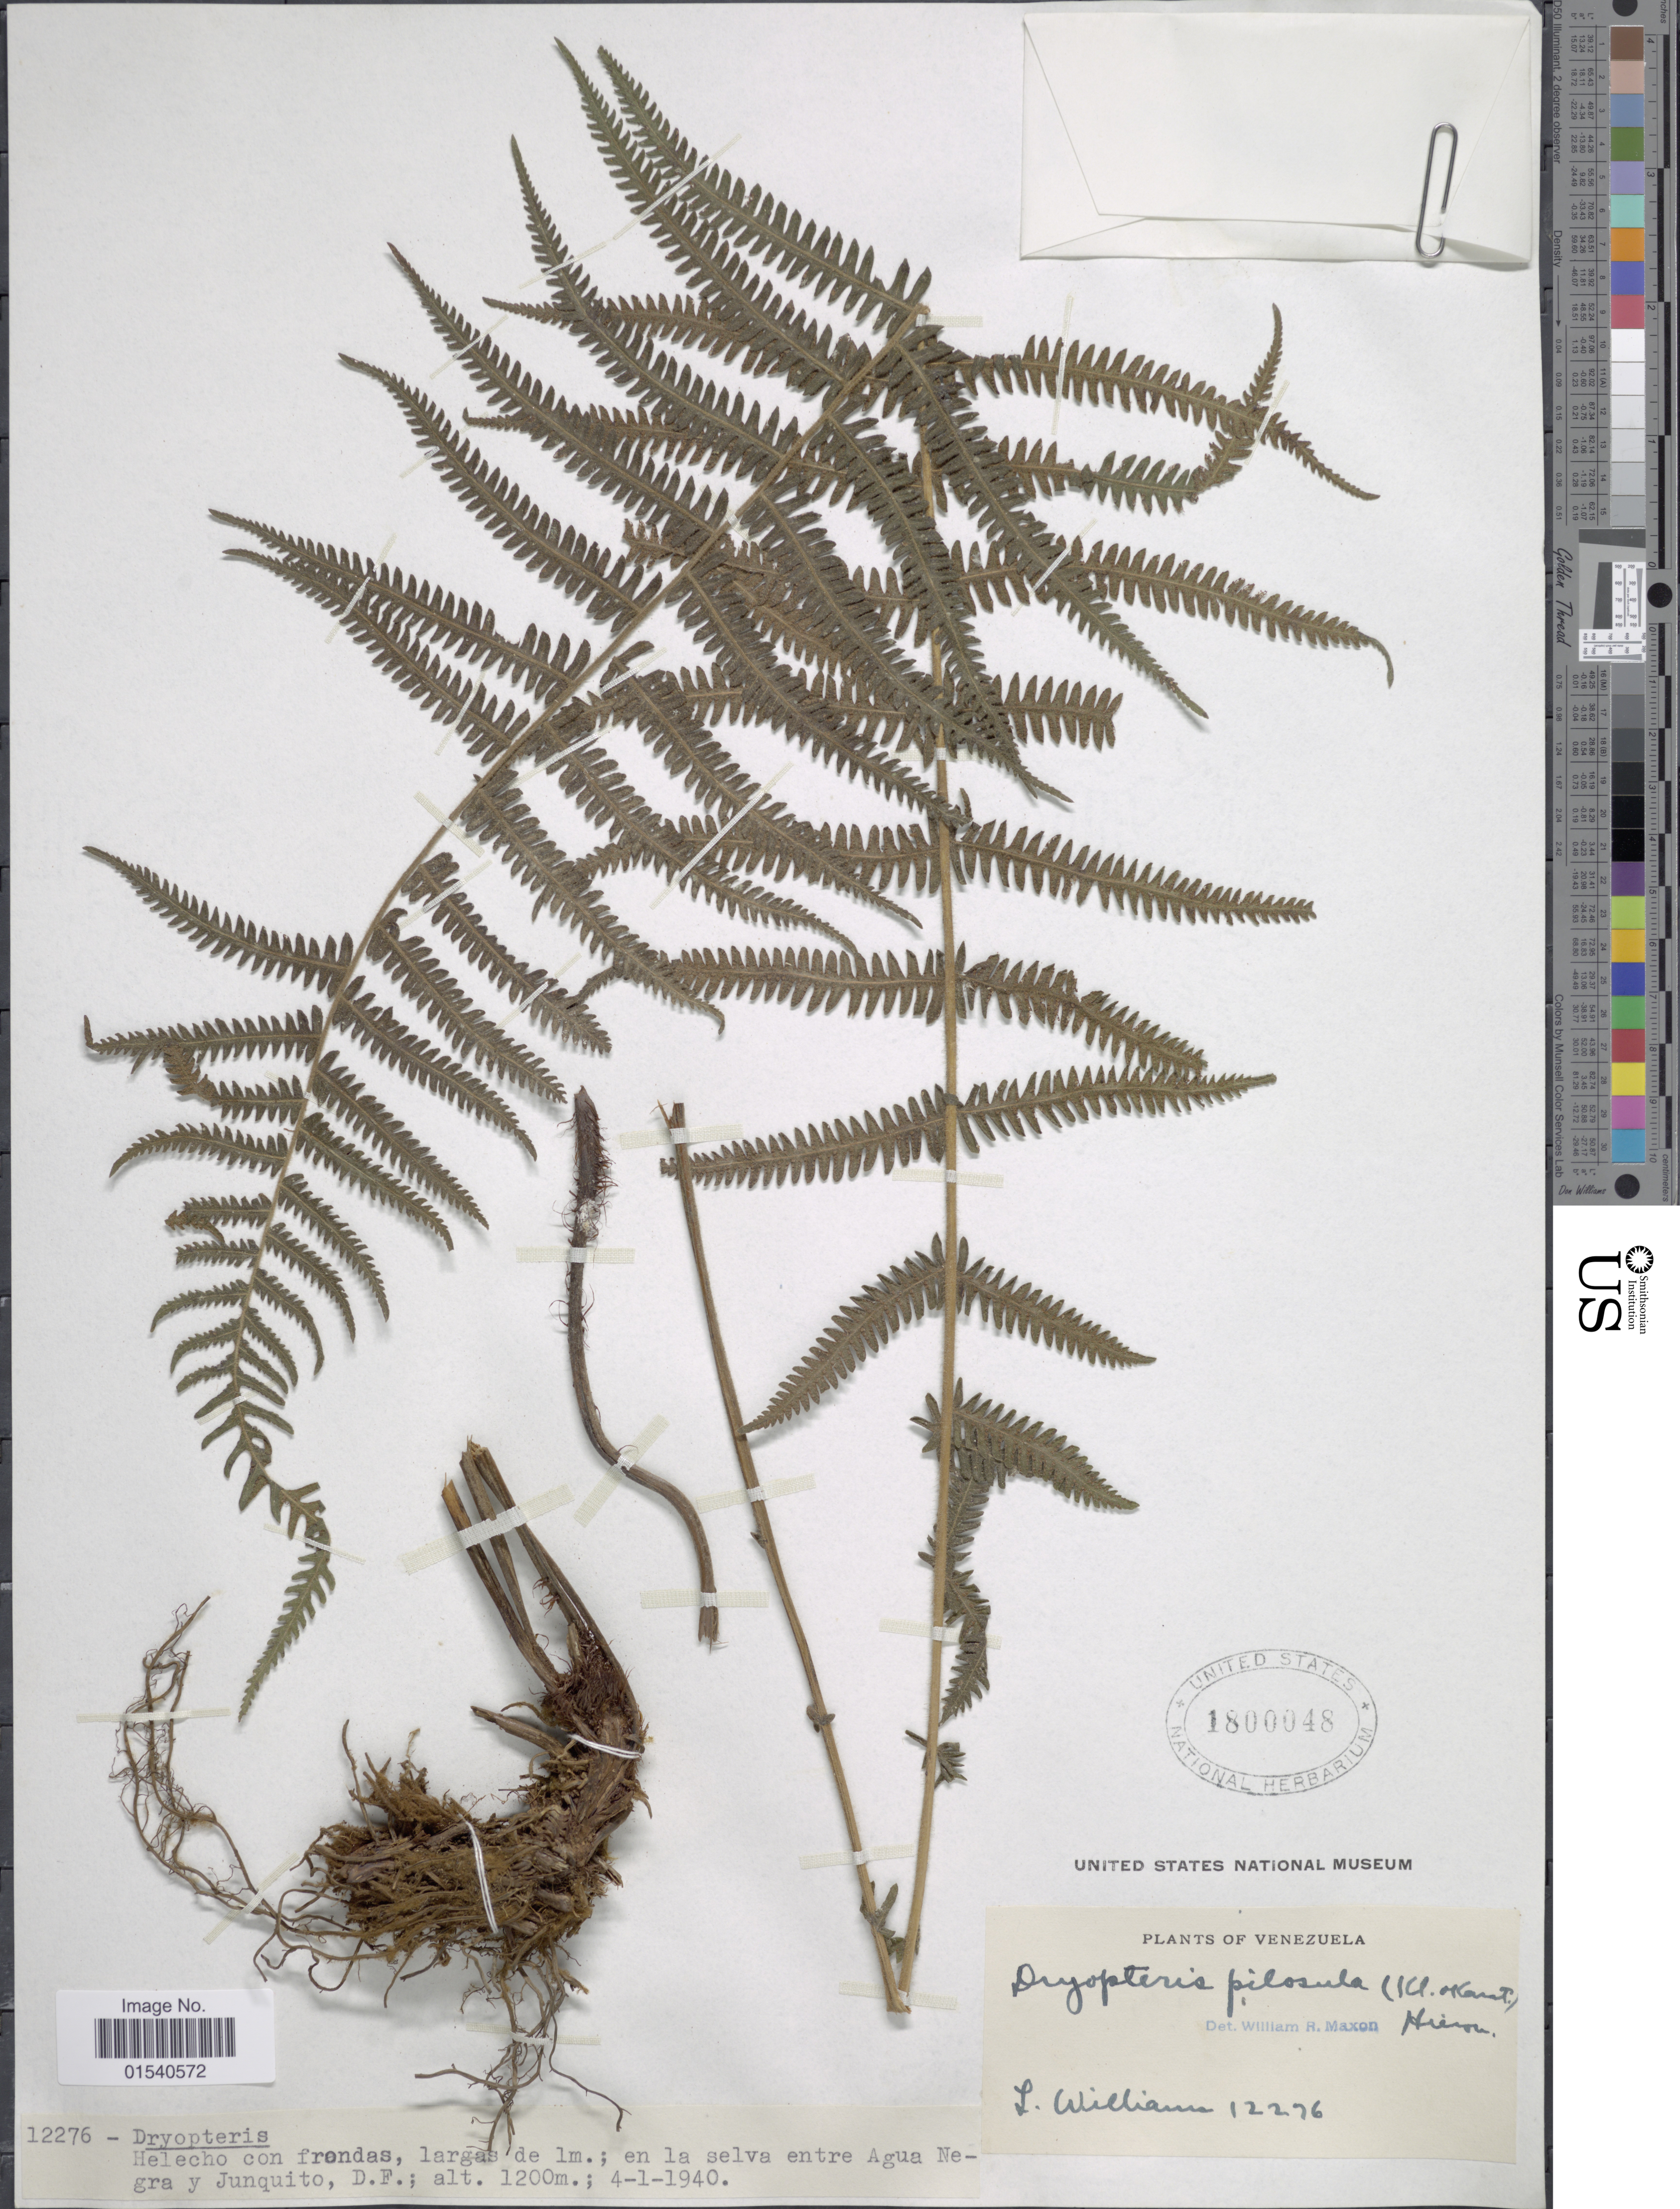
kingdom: Plantae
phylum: Tracheophyta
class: Polypodiopsida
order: Polypodiales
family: Thelypteridaceae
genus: Amauropelta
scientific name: Amauropelta pilosula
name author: (Klotzsch & H. Karst.) Á. Löve & D. Löve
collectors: L. Williams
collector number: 12276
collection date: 1940-01-04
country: Venezuela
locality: Helecho con frondas, largas de lm.; en la selva entre Agua Negra y Junquito, D.F.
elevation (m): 1200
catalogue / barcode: US 1800048